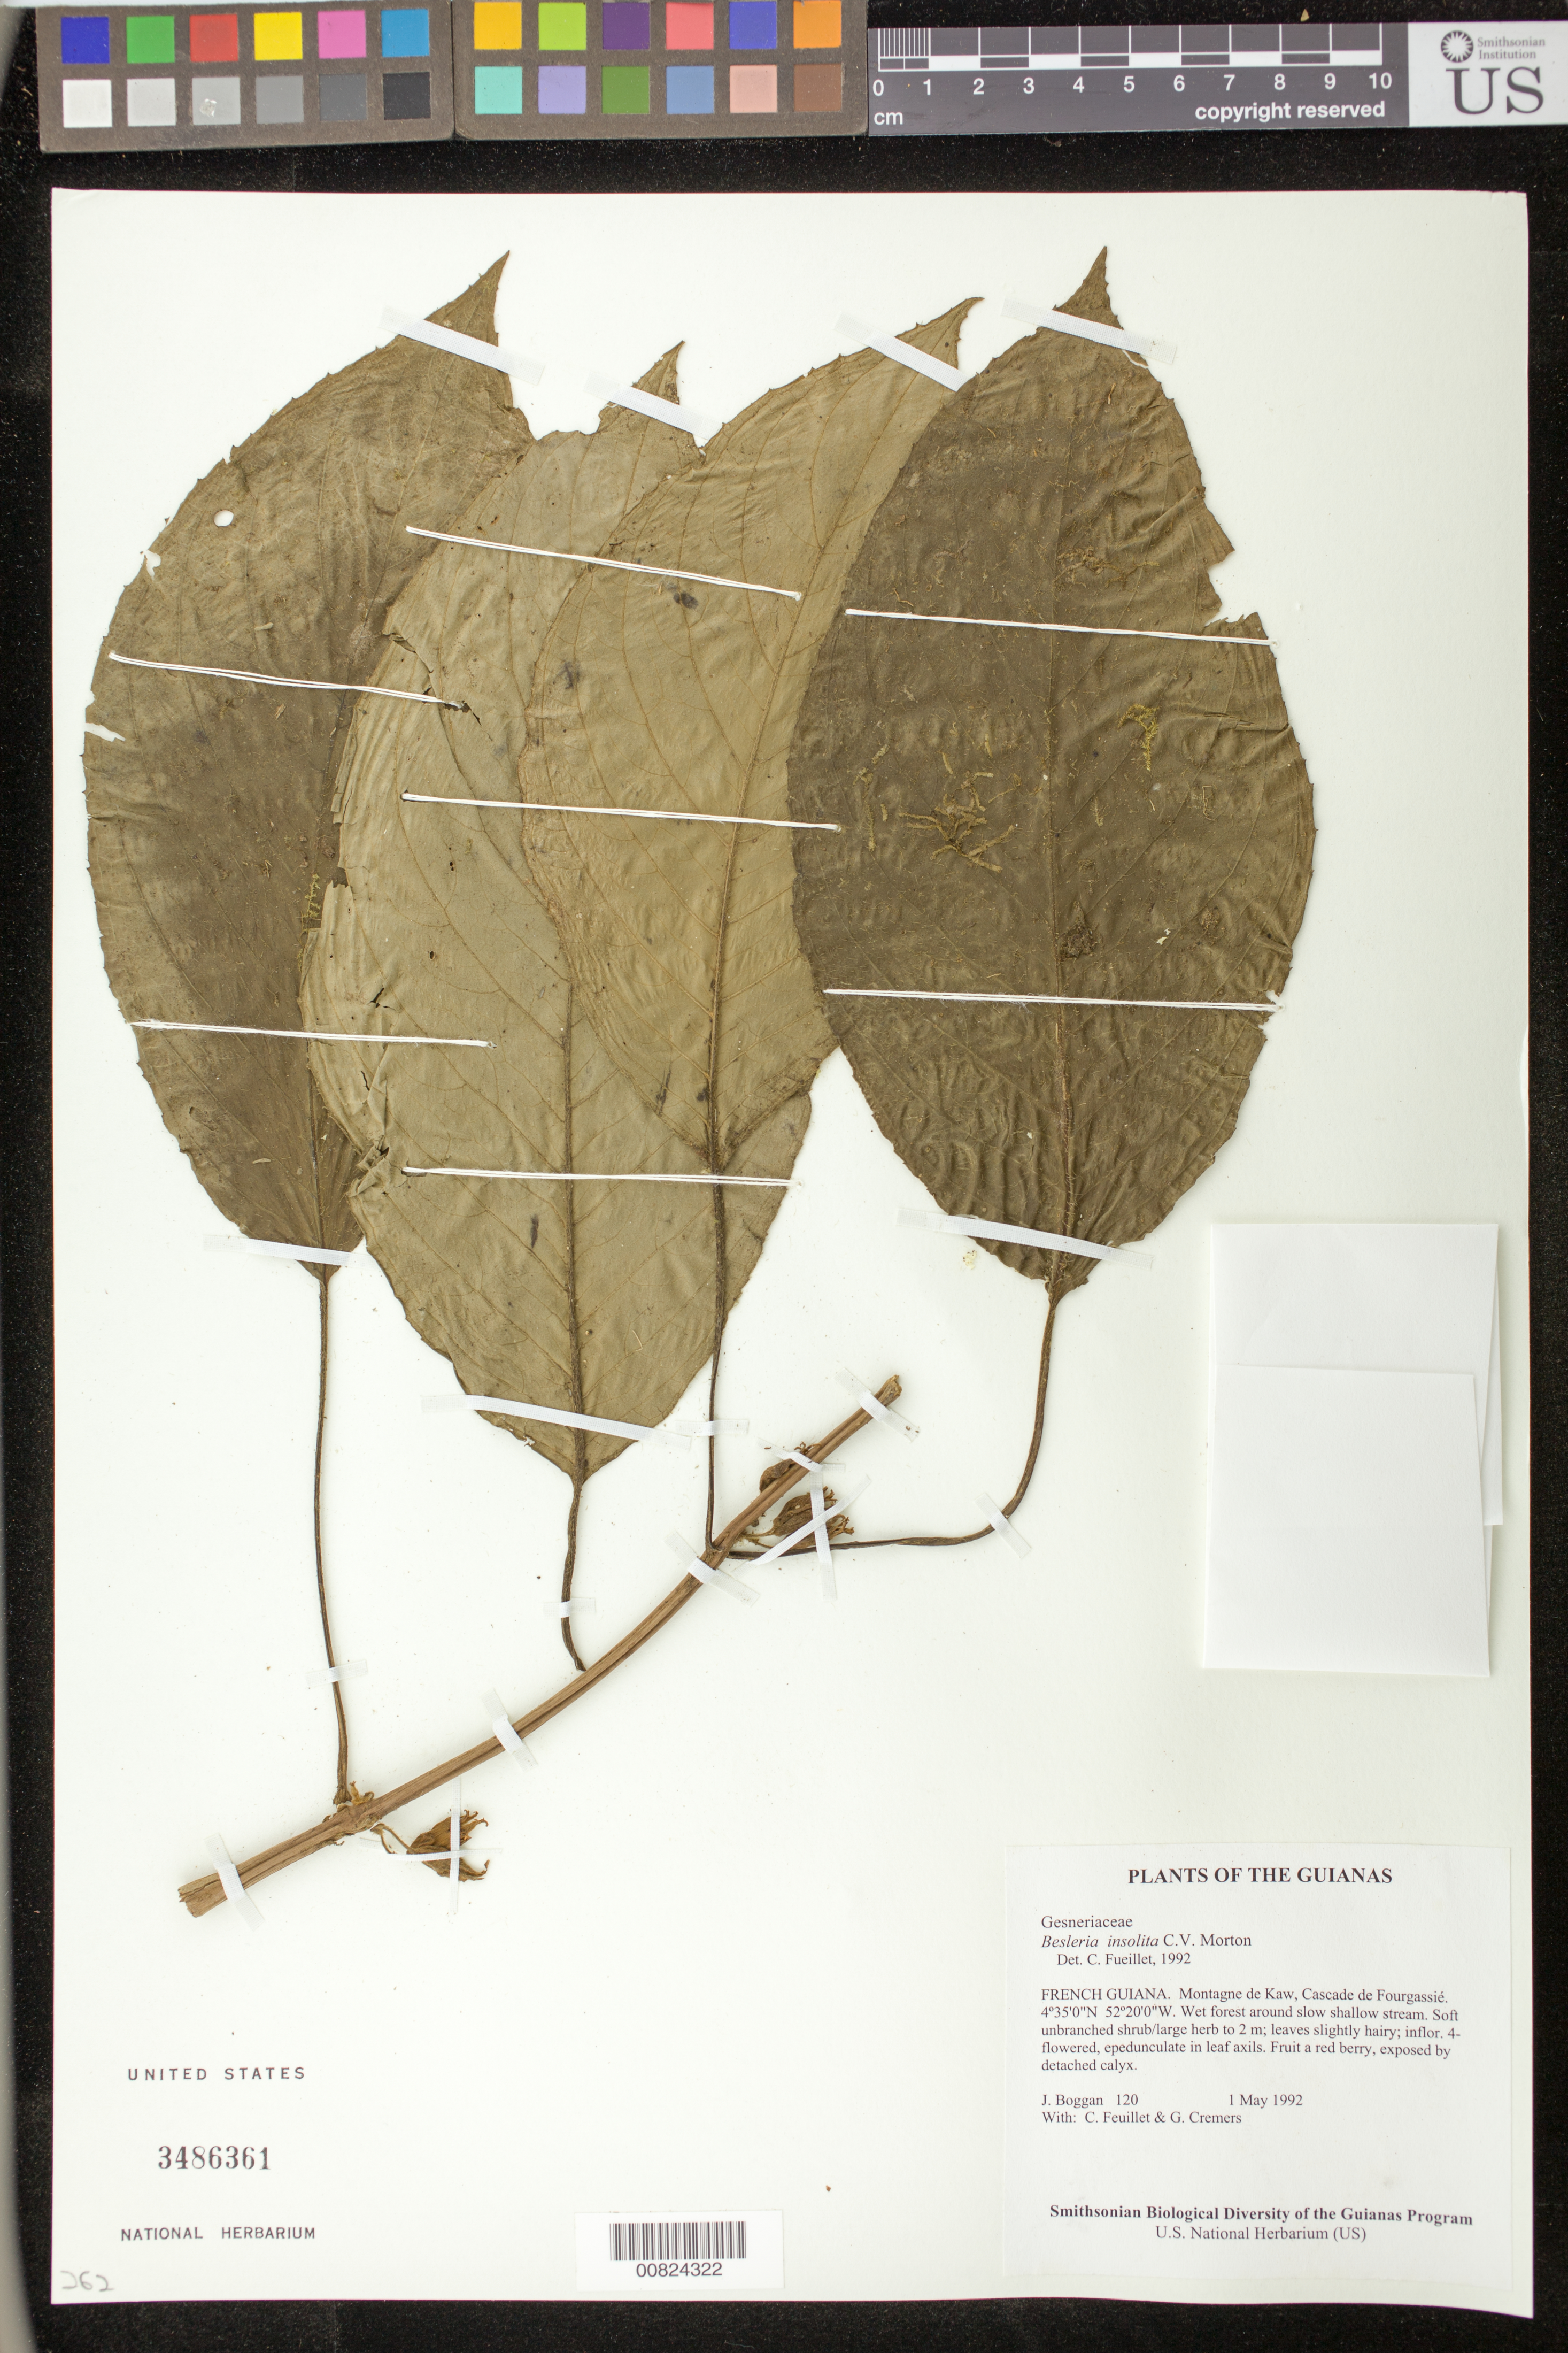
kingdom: Plantae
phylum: Tracheophyta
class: Magnoliopsida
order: Lamiales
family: Gesneriaceae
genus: Besleria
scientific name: Besleria insolita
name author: C.V. Morton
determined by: Feuillet, C.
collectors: J. K. Boggan, C. Feuillet & G. Cremers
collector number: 120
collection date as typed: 1 May 1992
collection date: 1992-05-01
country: French Guiana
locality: Montagne de Kaw, Cascade de Fourgassié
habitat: Wet forest around slow shallow stream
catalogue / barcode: US 3486361